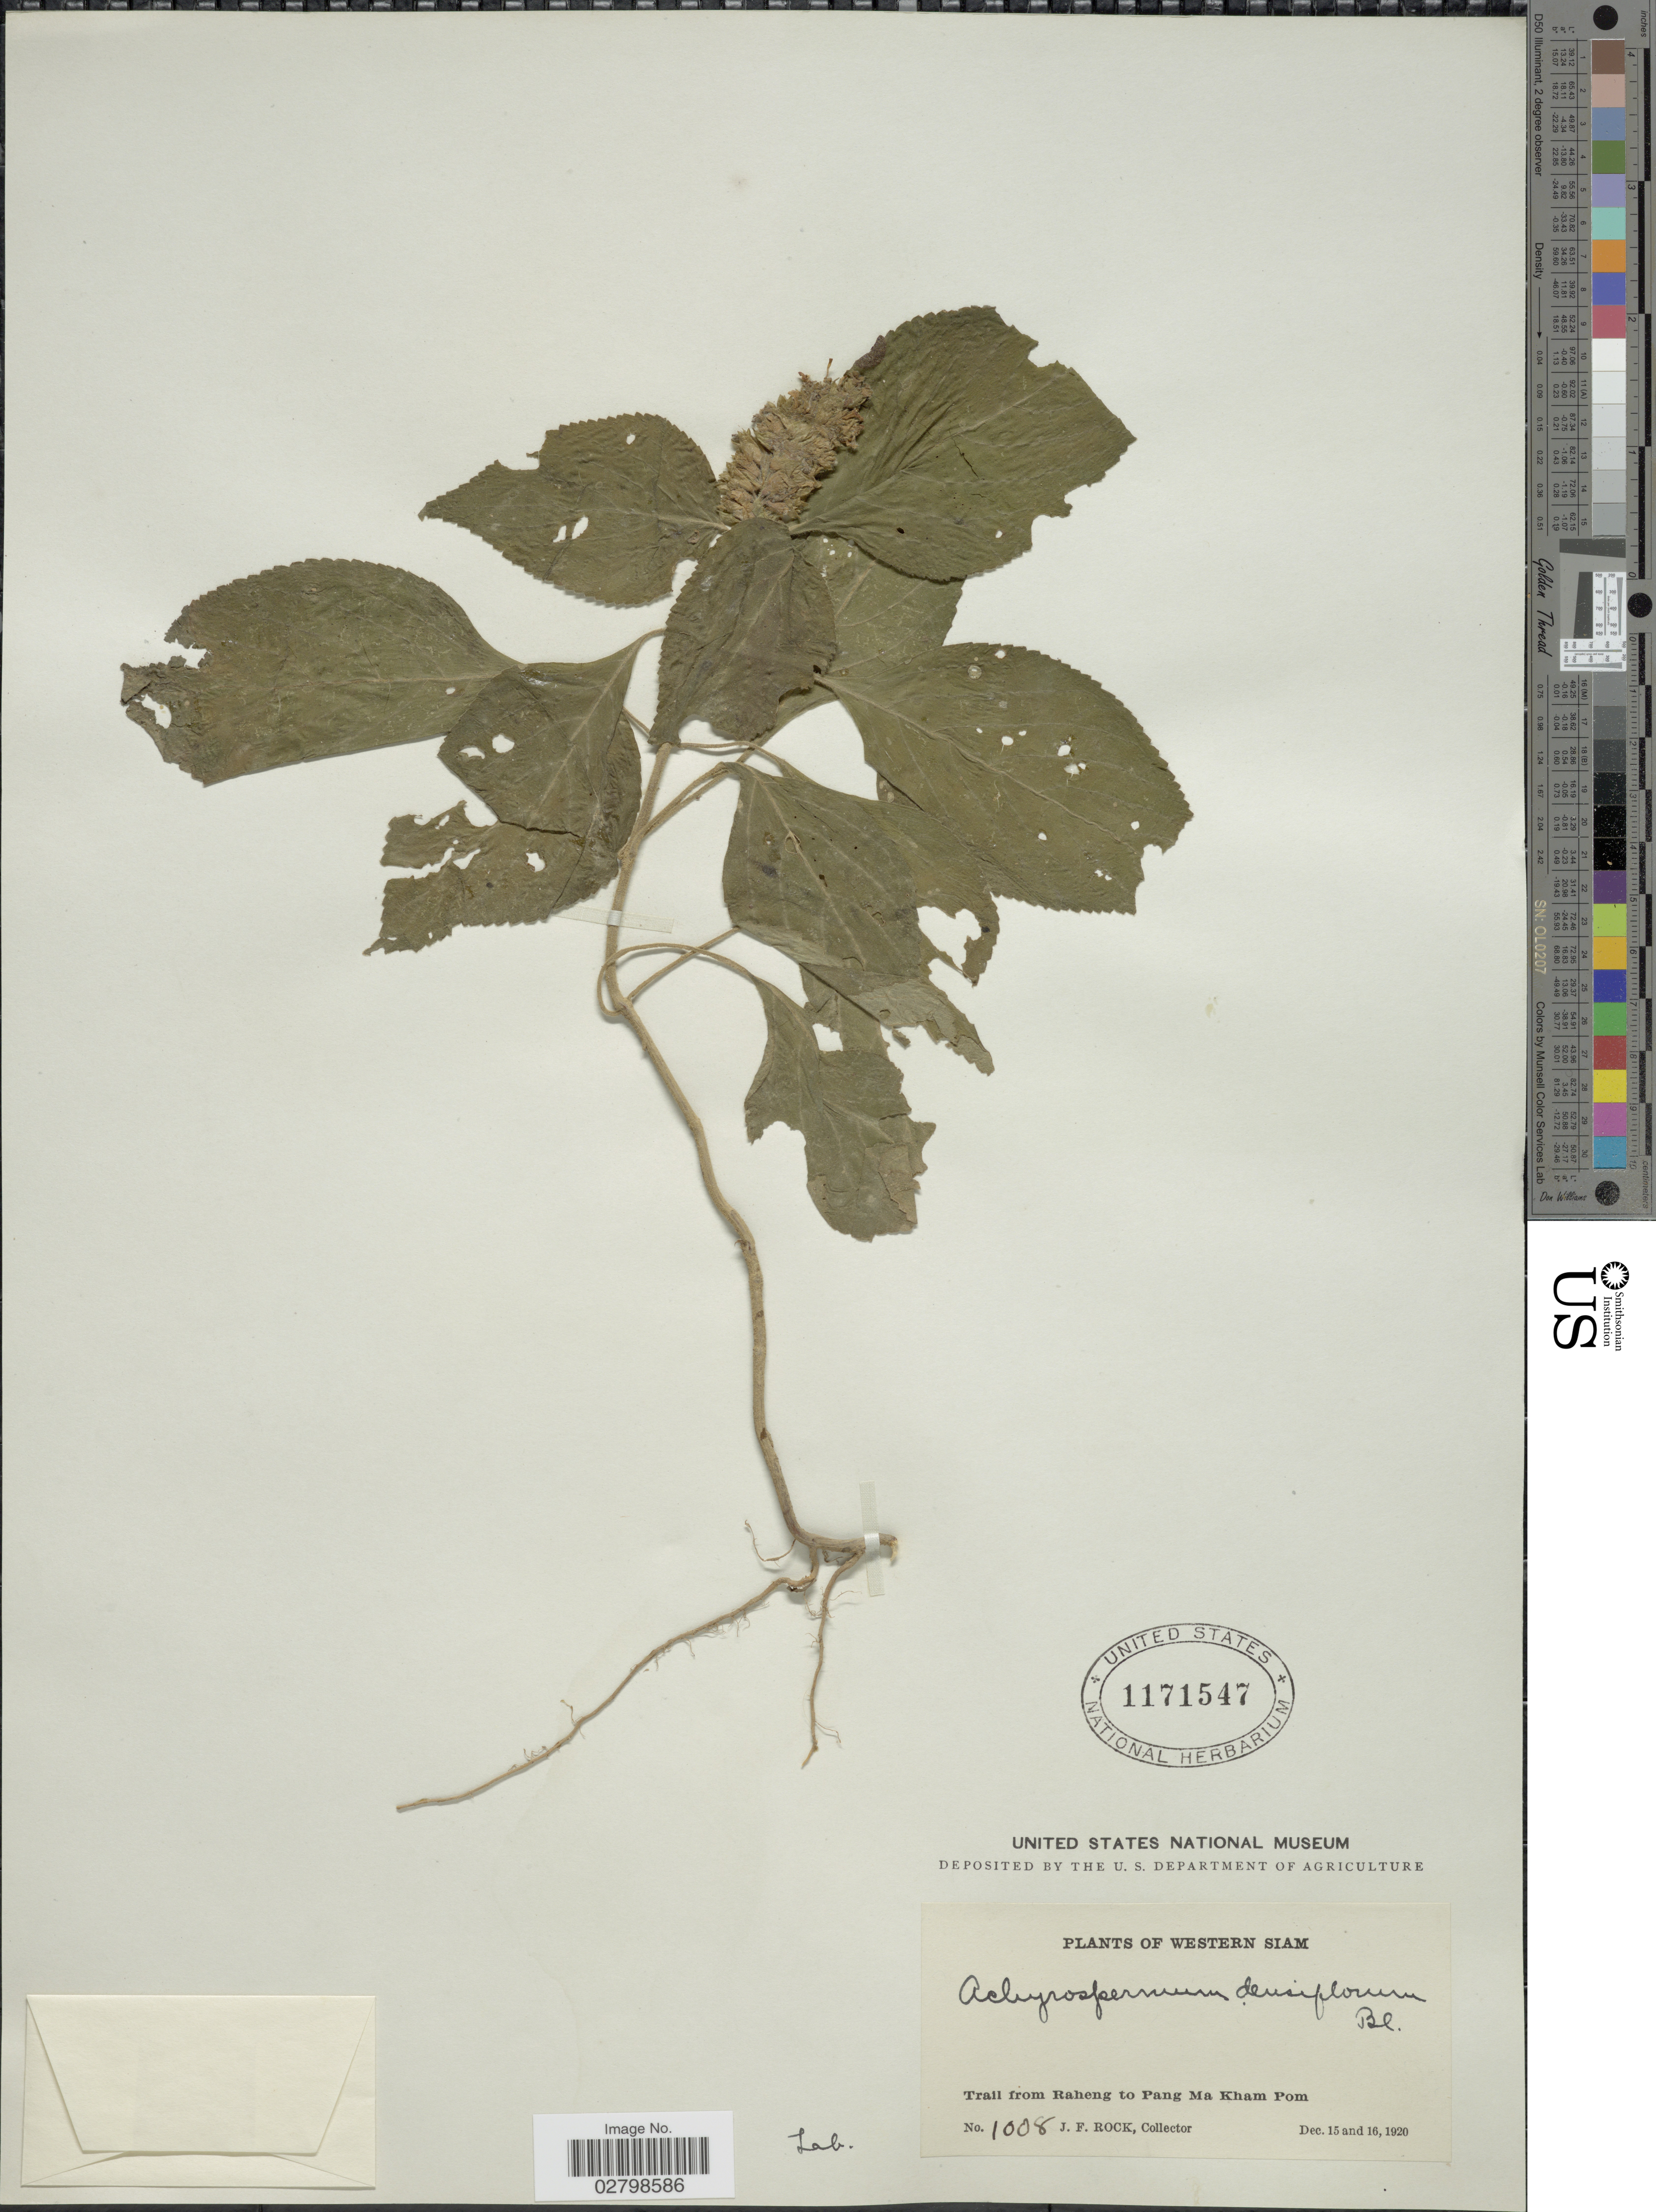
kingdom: Plantae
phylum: Tracheophyta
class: Magnoliopsida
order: Lamiales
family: Lamiaceae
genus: Achyrospermum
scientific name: Achyrospermum densiflorum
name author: Blume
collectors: J. Rock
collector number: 1008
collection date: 1920-12-15/1920-12-16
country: Thailand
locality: Western Siam. Trail from Raheng to Pang Ma Kham Pom.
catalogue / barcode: US 1171547